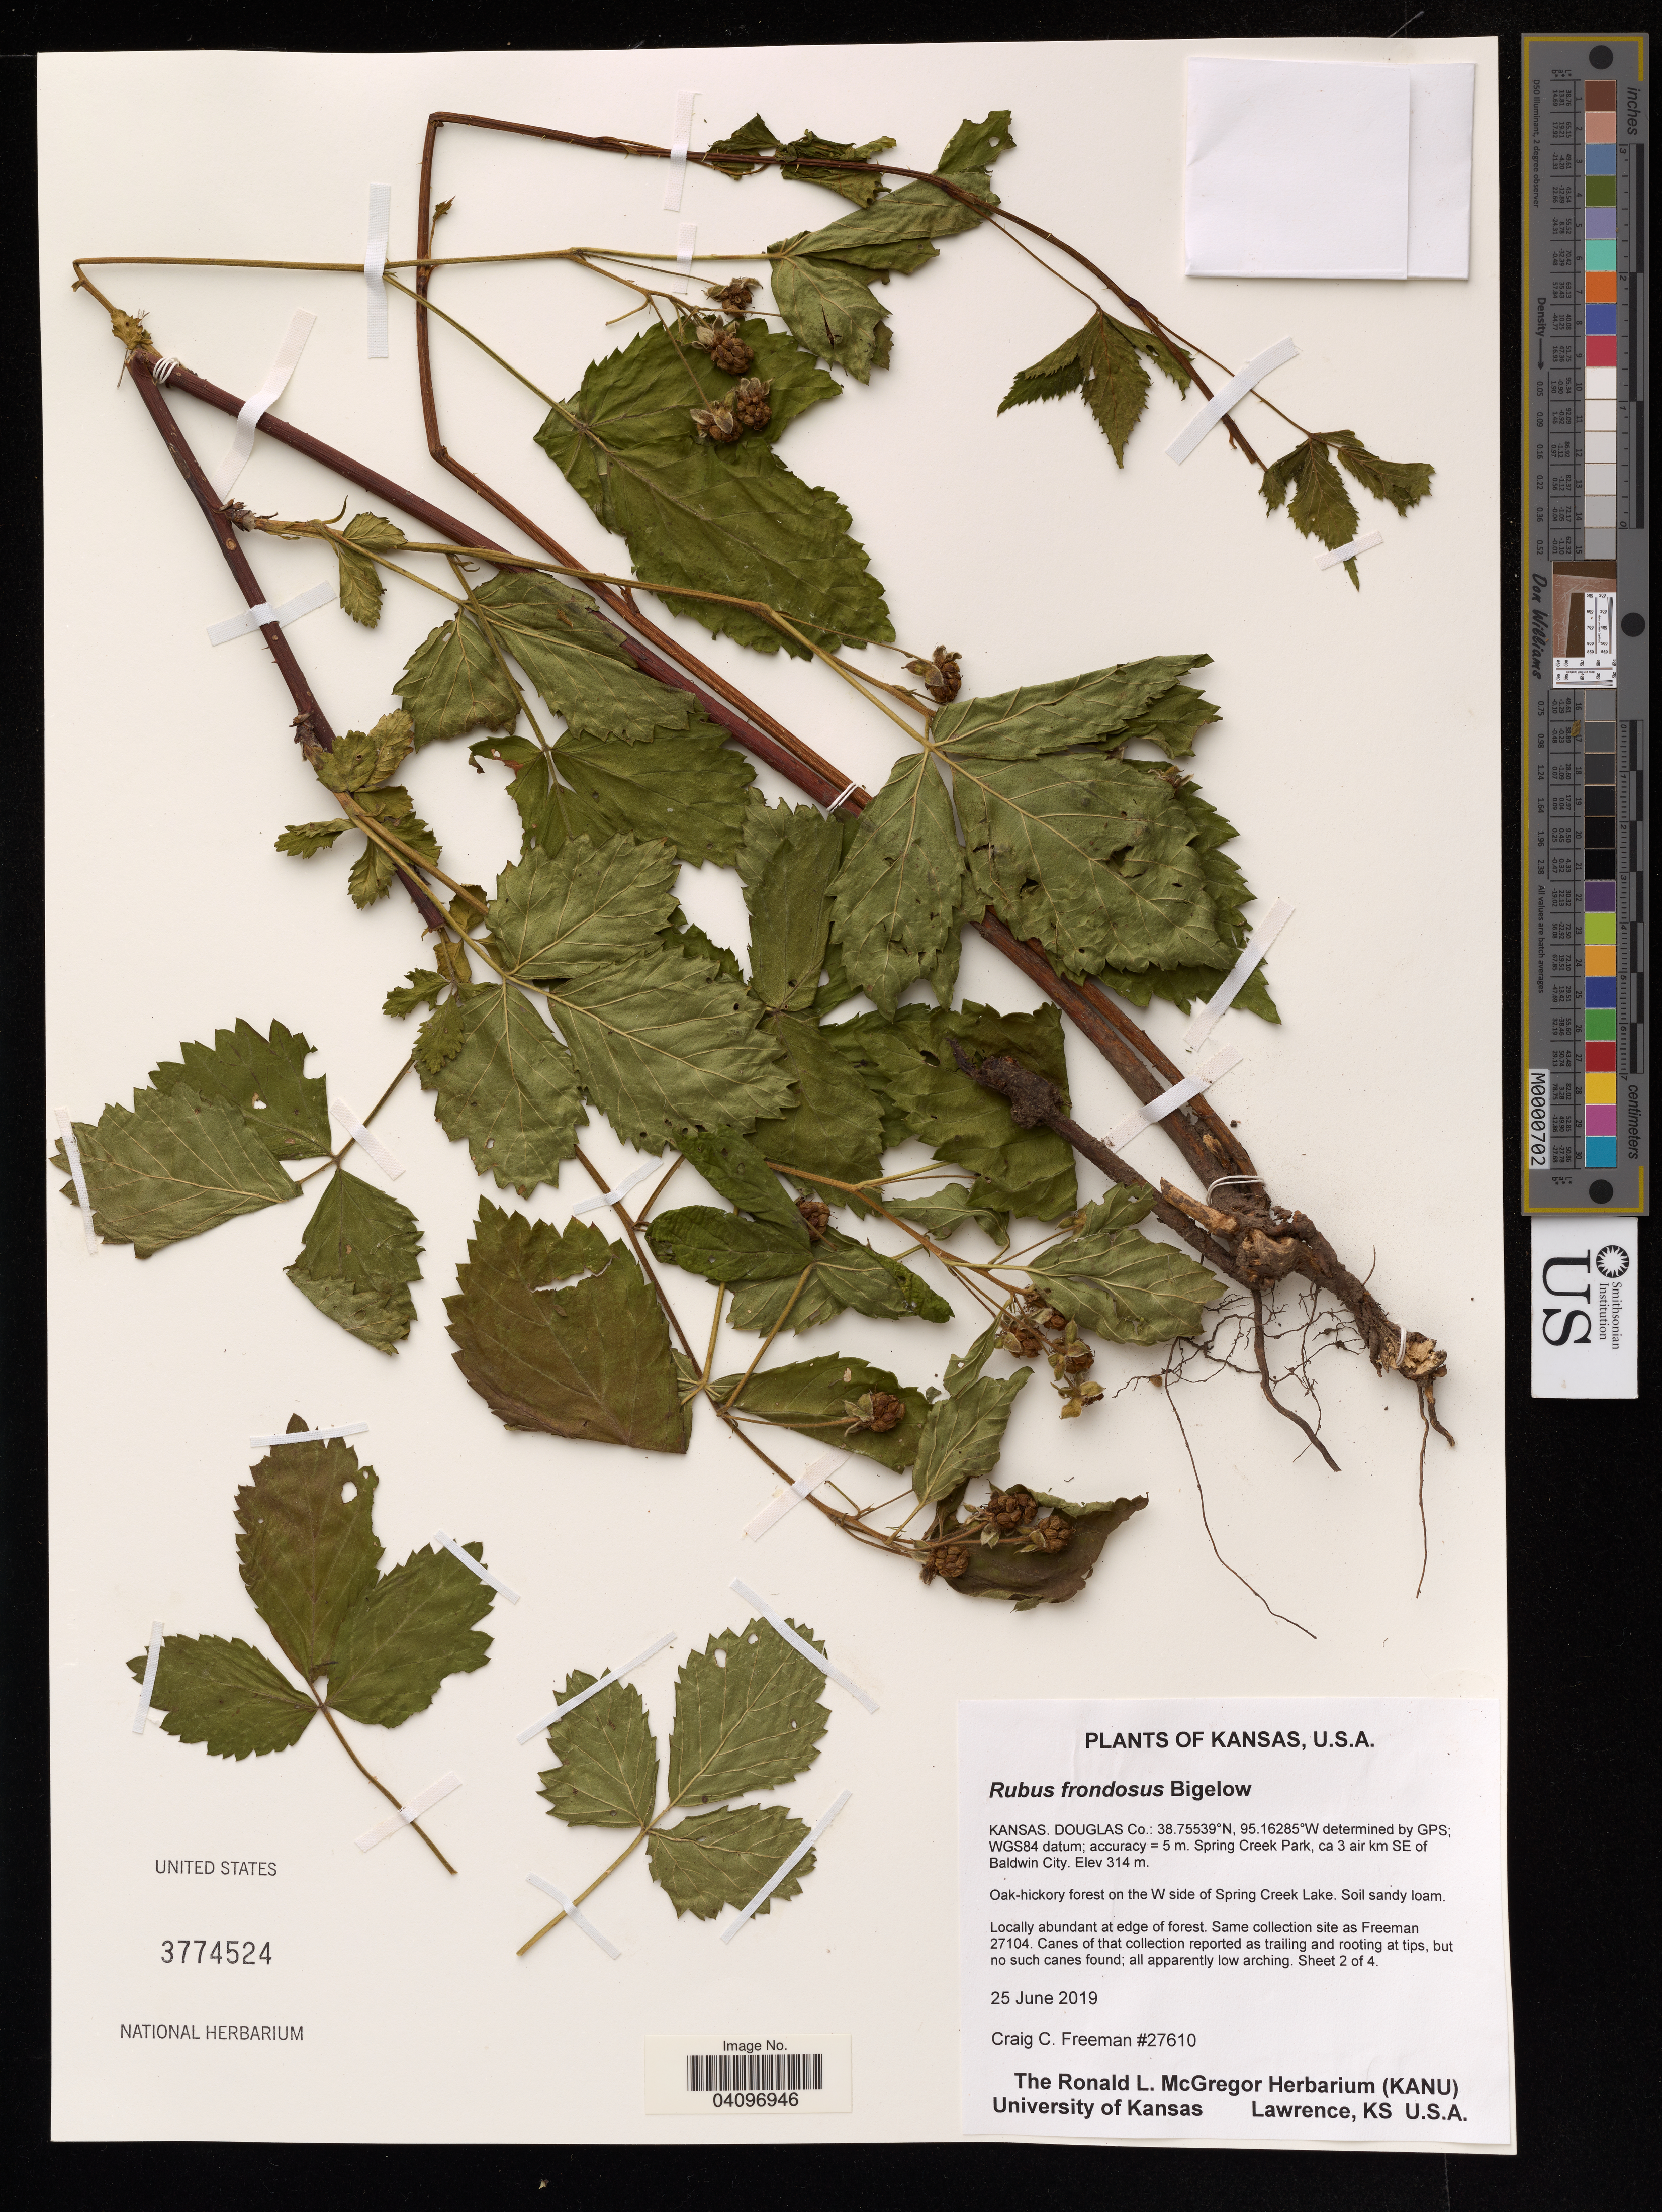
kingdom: Plantae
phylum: Tracheophyta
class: Magnoliopsida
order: Rosales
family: Rosaceae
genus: Rubus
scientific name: Rubus frondosus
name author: Bigelow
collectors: C. C. Freeman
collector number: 27610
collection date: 2019-06-25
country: United States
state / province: Kansas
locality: Douglas Co.: WGS84 datum; accuracy = 5 m. Spring Creek Park, ca 3 air km SE of Baldwin City. Oak-hickory forest on the W side of Spring Creek Lake.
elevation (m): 314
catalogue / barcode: US 3774524